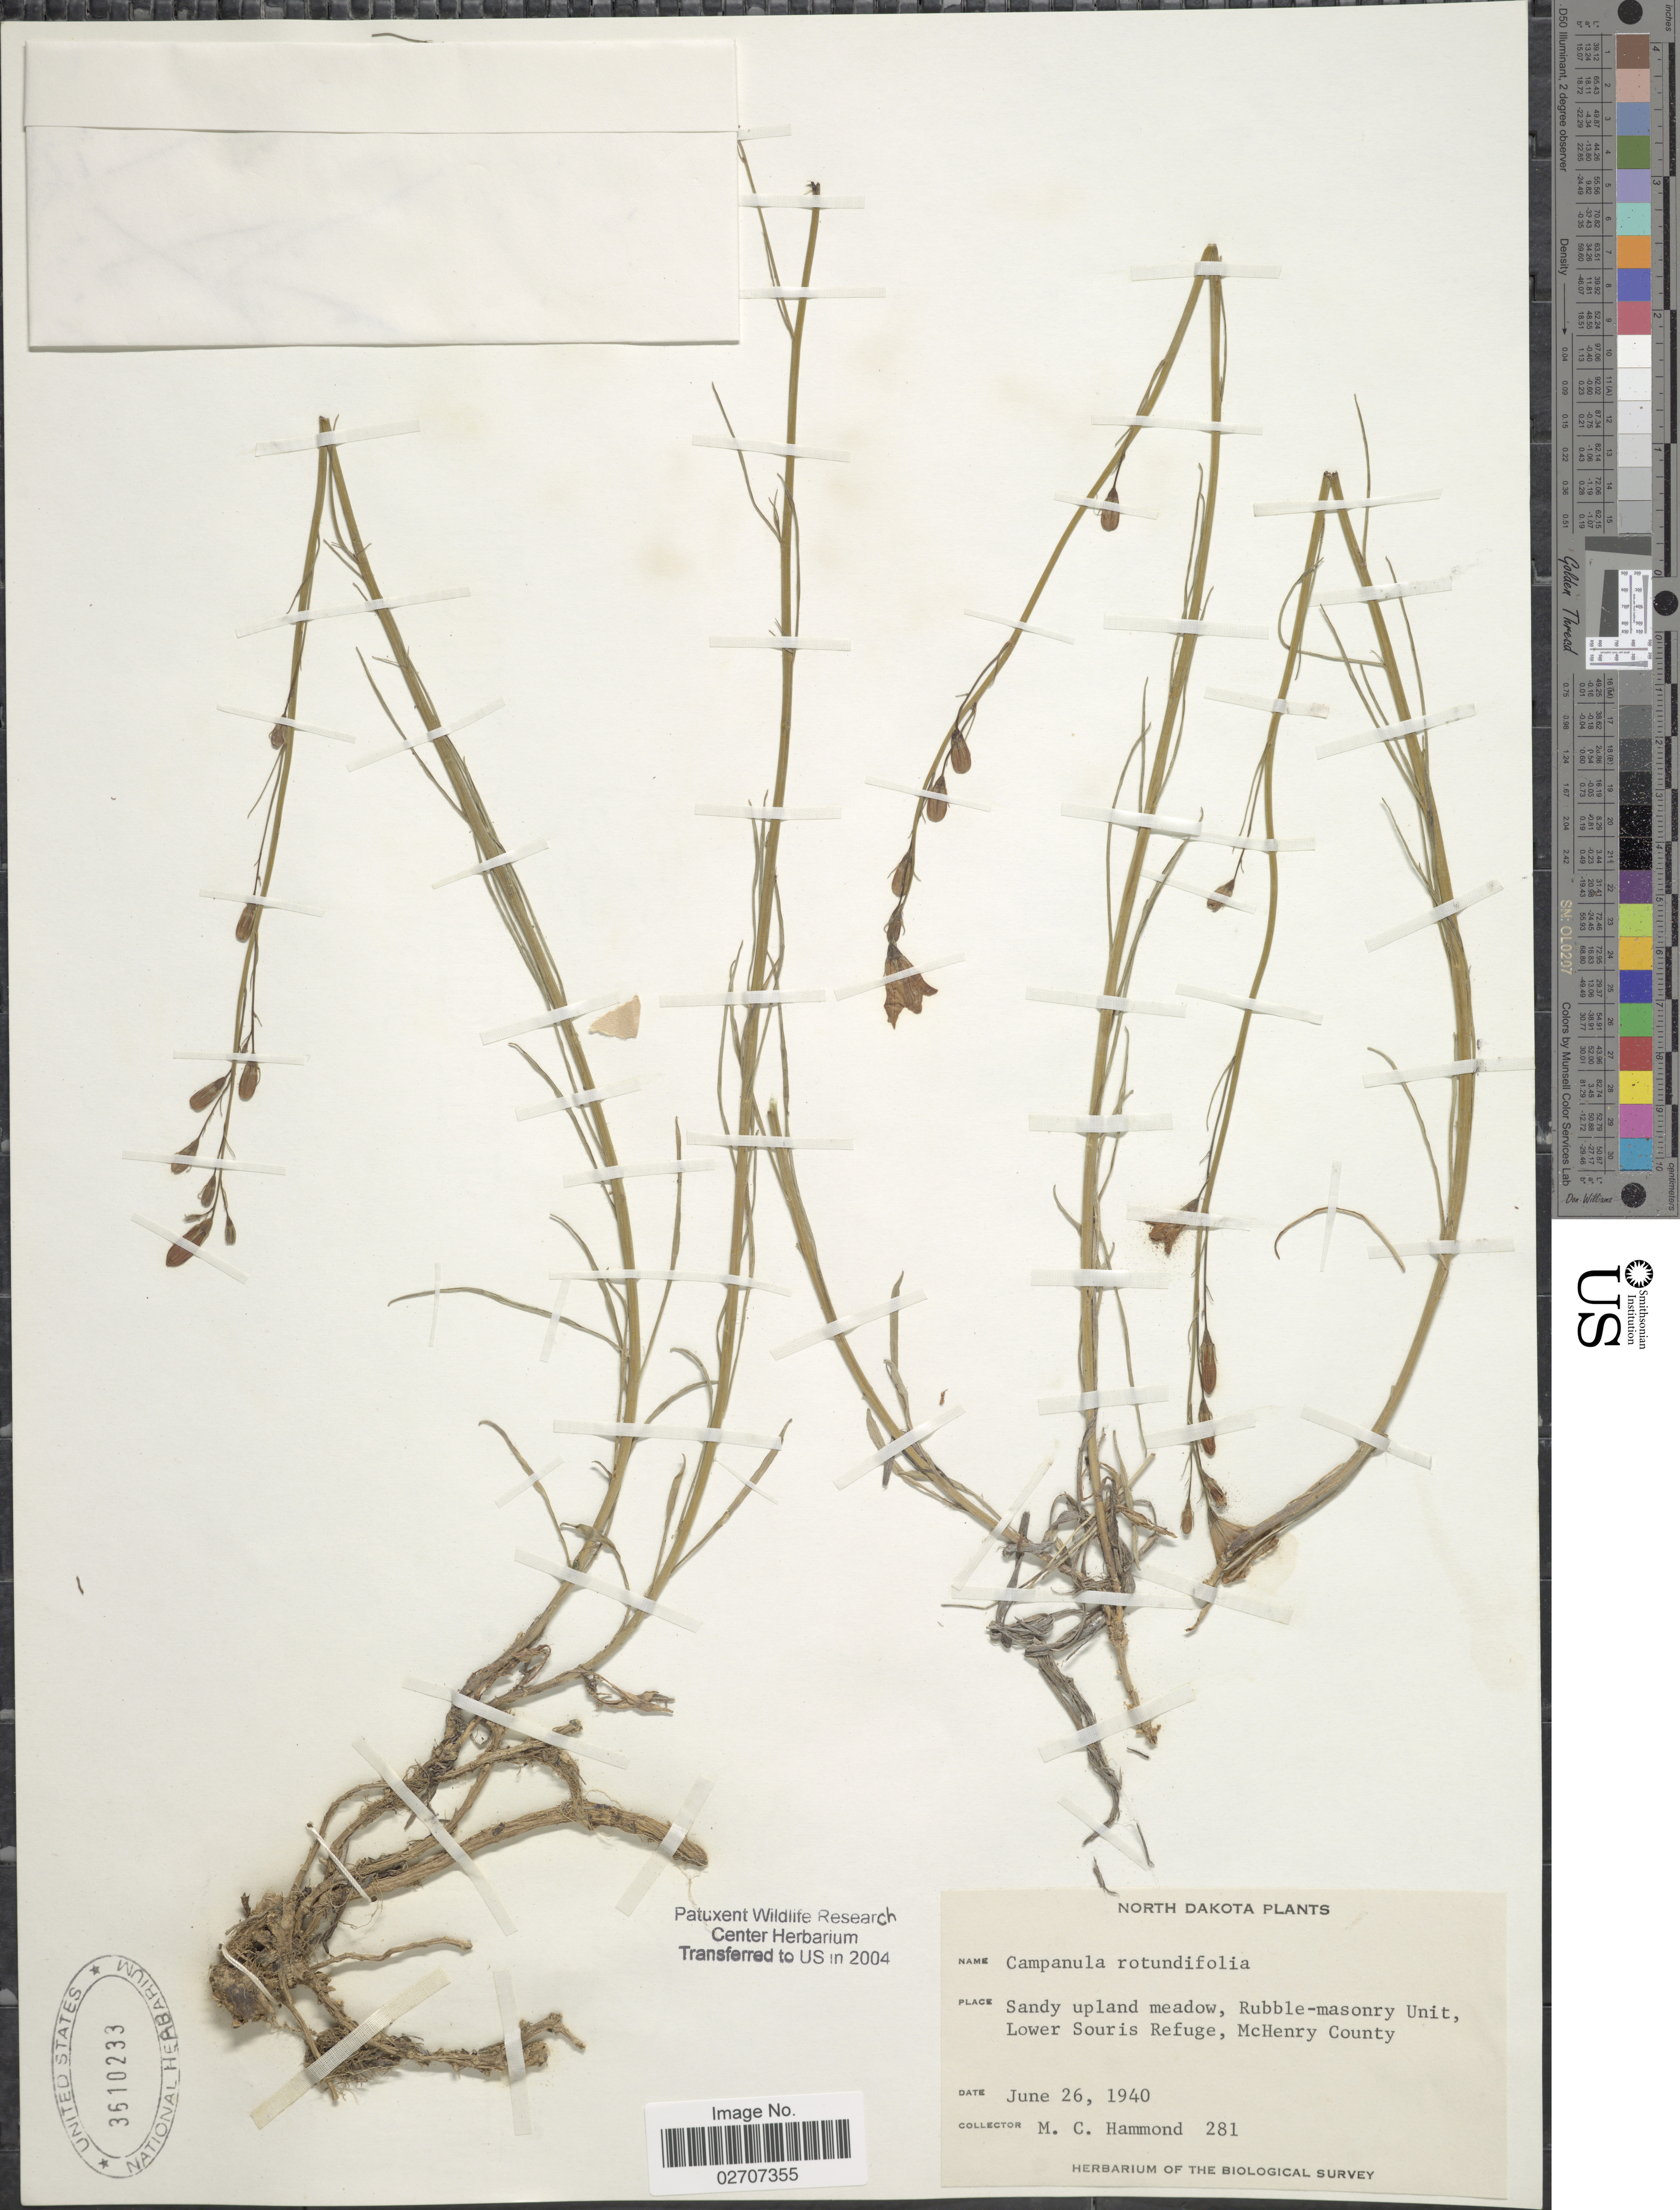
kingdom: Plantae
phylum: Tracheophyta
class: Magnoliopsida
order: Asterales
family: Campanulaceae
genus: Campanula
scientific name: Campanula rotundifolia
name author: L.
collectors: M. Hammond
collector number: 281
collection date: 1940-06-26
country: United States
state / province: North Dakota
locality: Sandy upland meadow, Rubble-masonry Unit, Lower Scouris Refuge, McHenry County.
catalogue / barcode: US 3610233